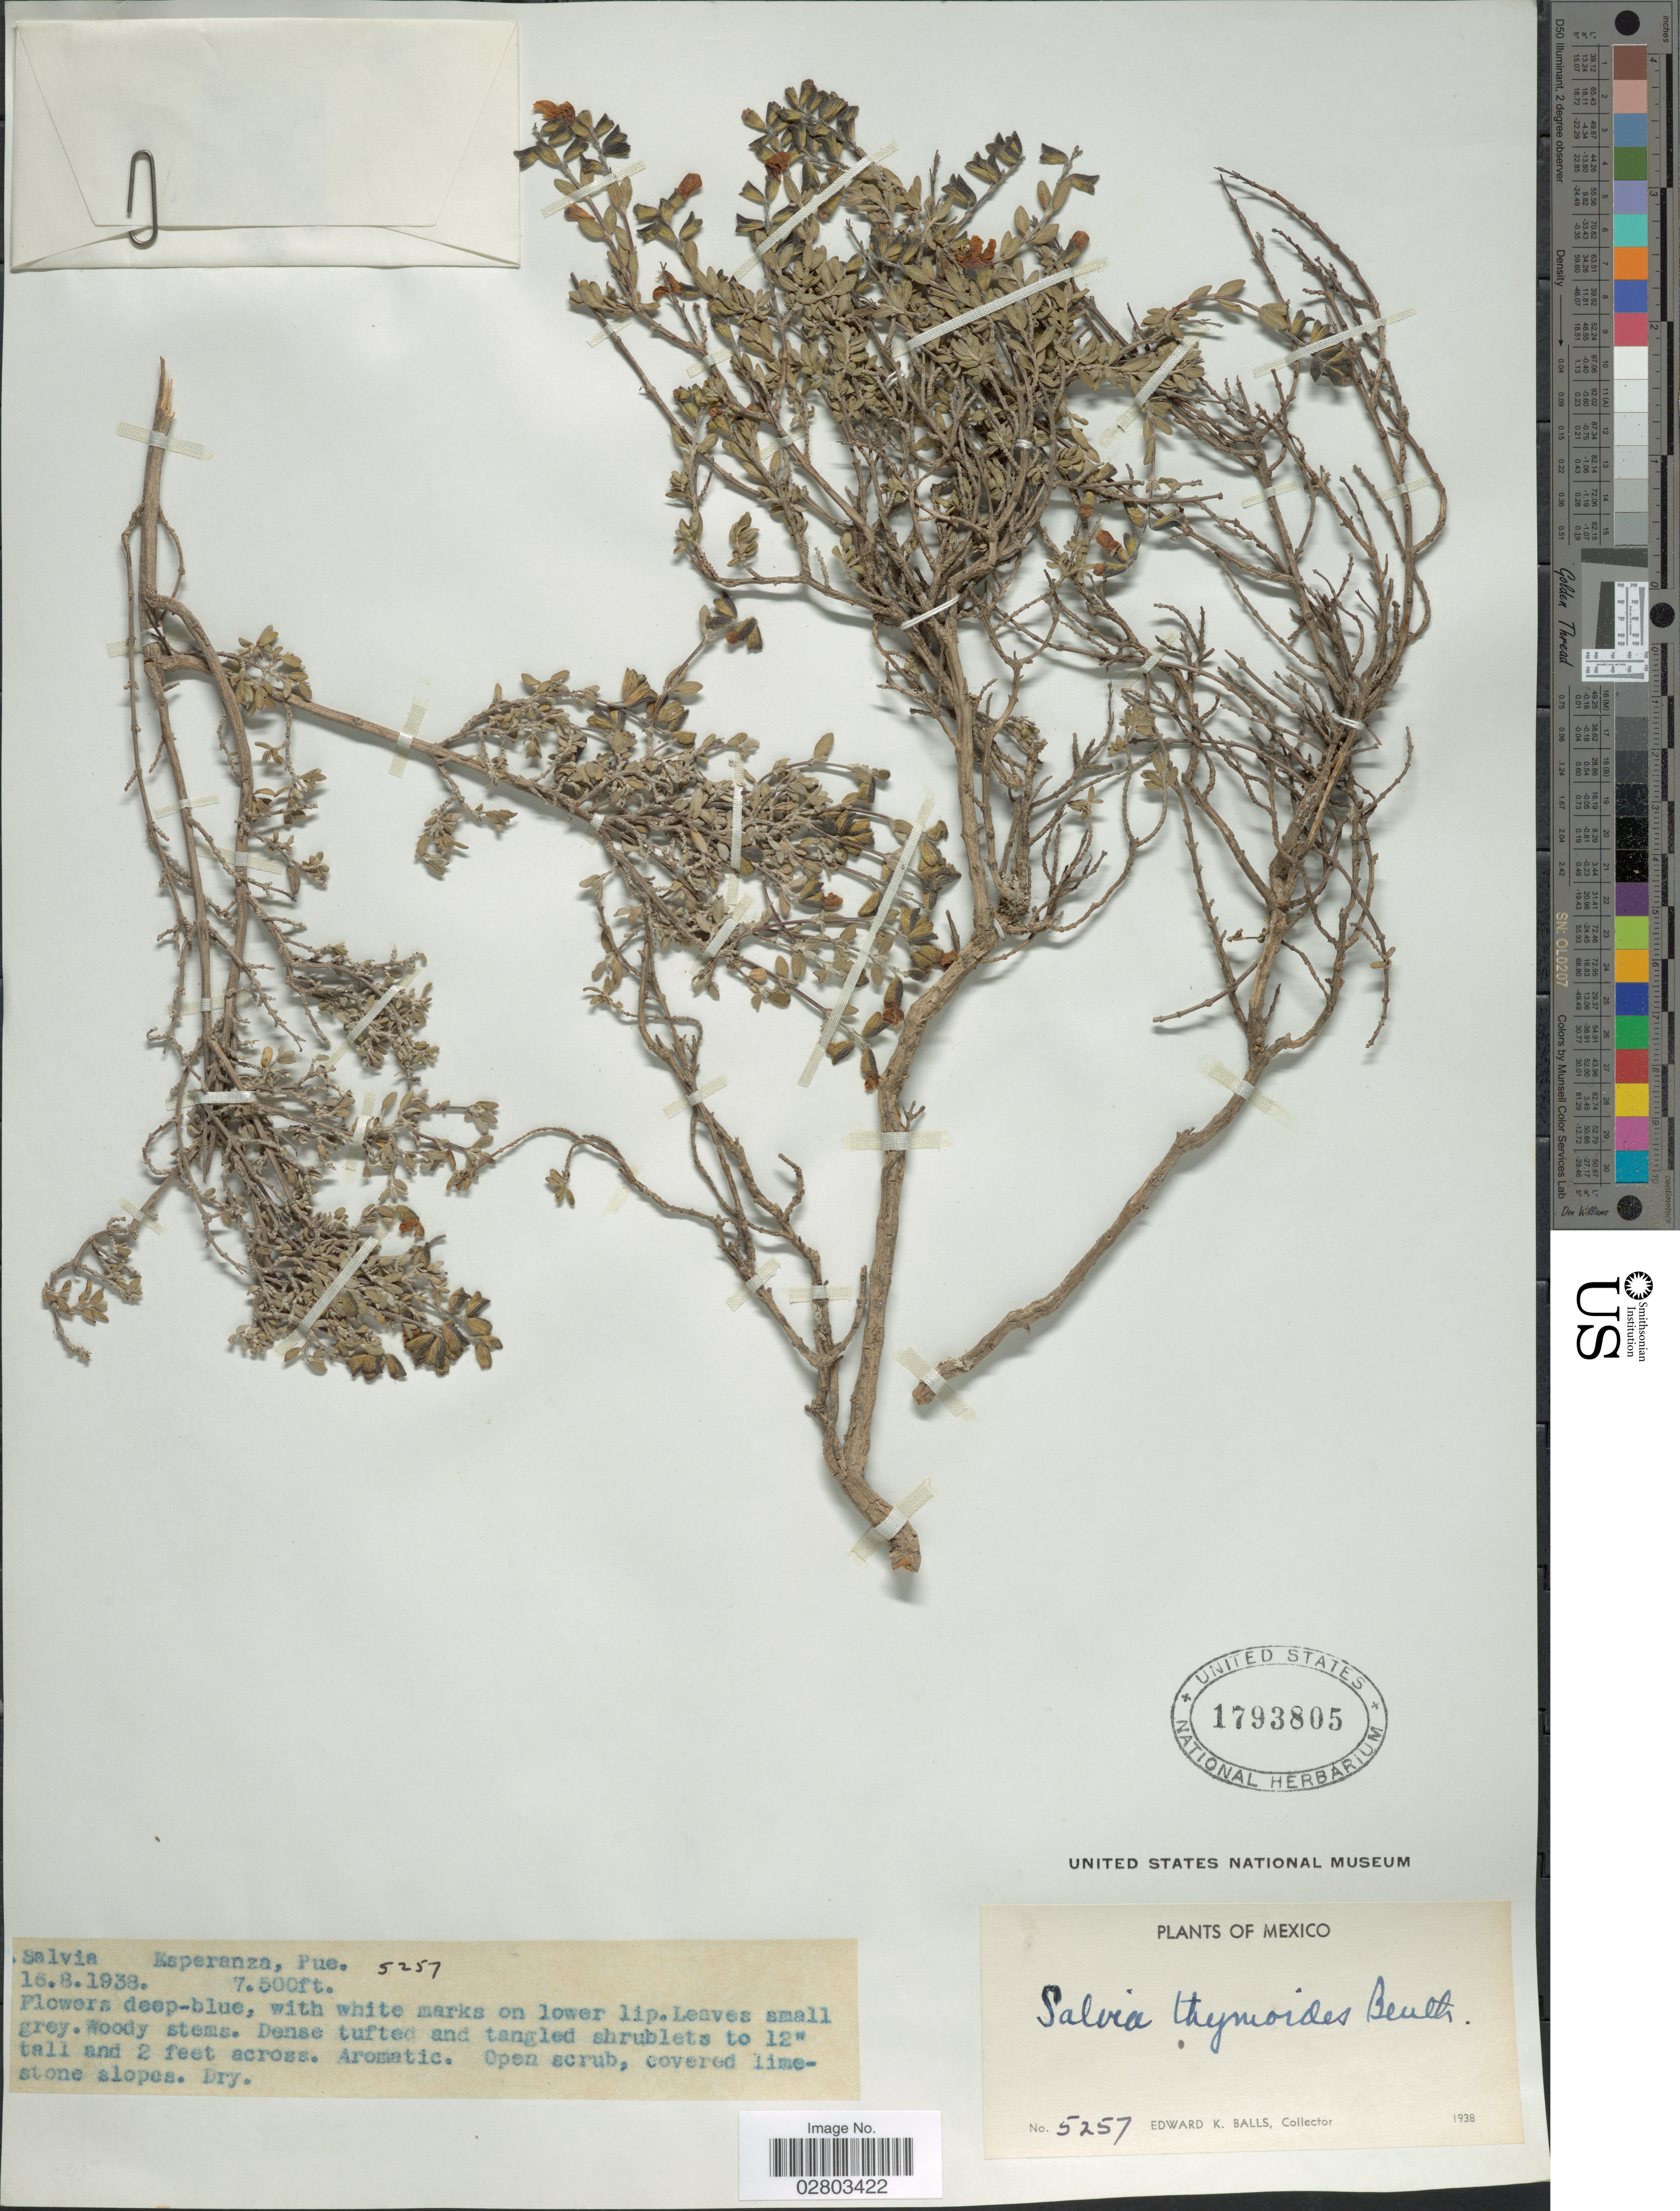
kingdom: Plantae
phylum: Tracheophyta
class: Magnoliopsida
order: Lamiales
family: Lamiaceae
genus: Salvia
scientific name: Salvia thymoides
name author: Benth.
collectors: E. K. Balls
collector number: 5257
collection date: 1938-08-16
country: Mexico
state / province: Puebla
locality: Esperanza.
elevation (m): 2286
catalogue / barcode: US 1793805